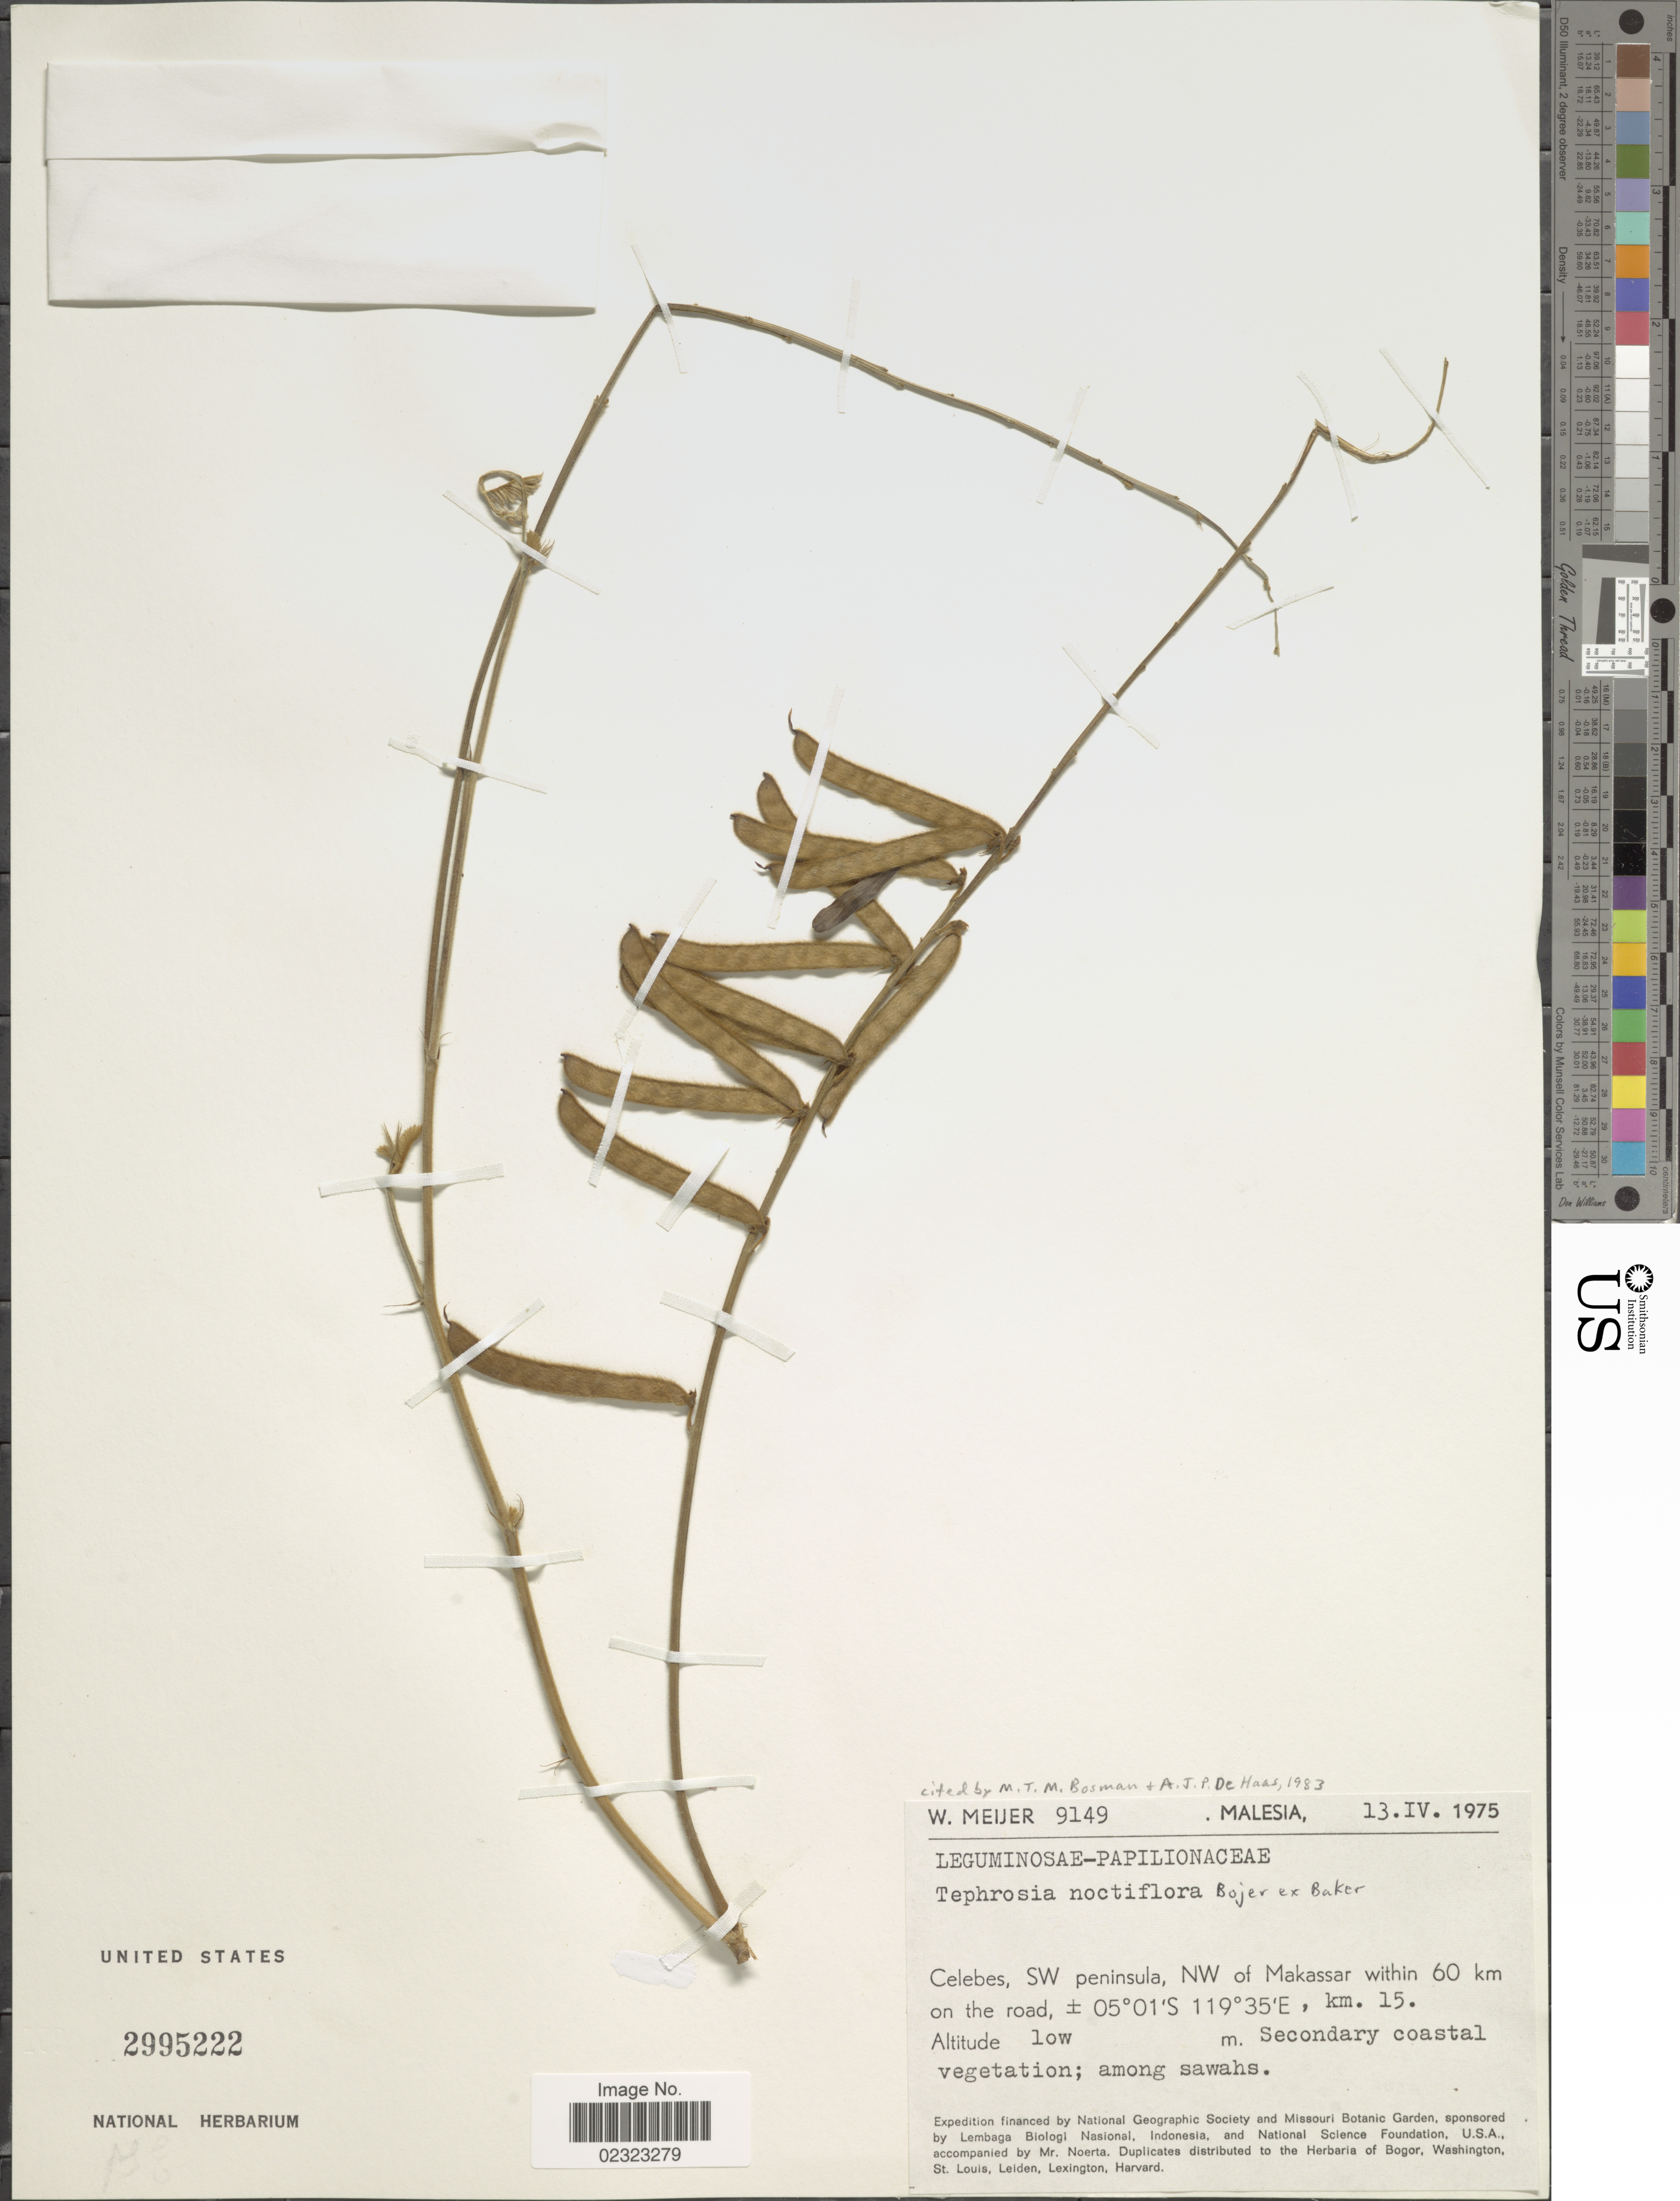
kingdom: Plantae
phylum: Tracheophyta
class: Magnoliopsida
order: Fabales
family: Fabaceae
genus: Tephrosia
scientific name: Tephrosia noctiflora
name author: Bojer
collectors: W. Meijer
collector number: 9149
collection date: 1975-04-13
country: Malaysia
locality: Malesia, Celebes, SW peninsula, NW of Makassar within 60 km on the road, km. 15, secondary coastal vegetation.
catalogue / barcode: US 2995222